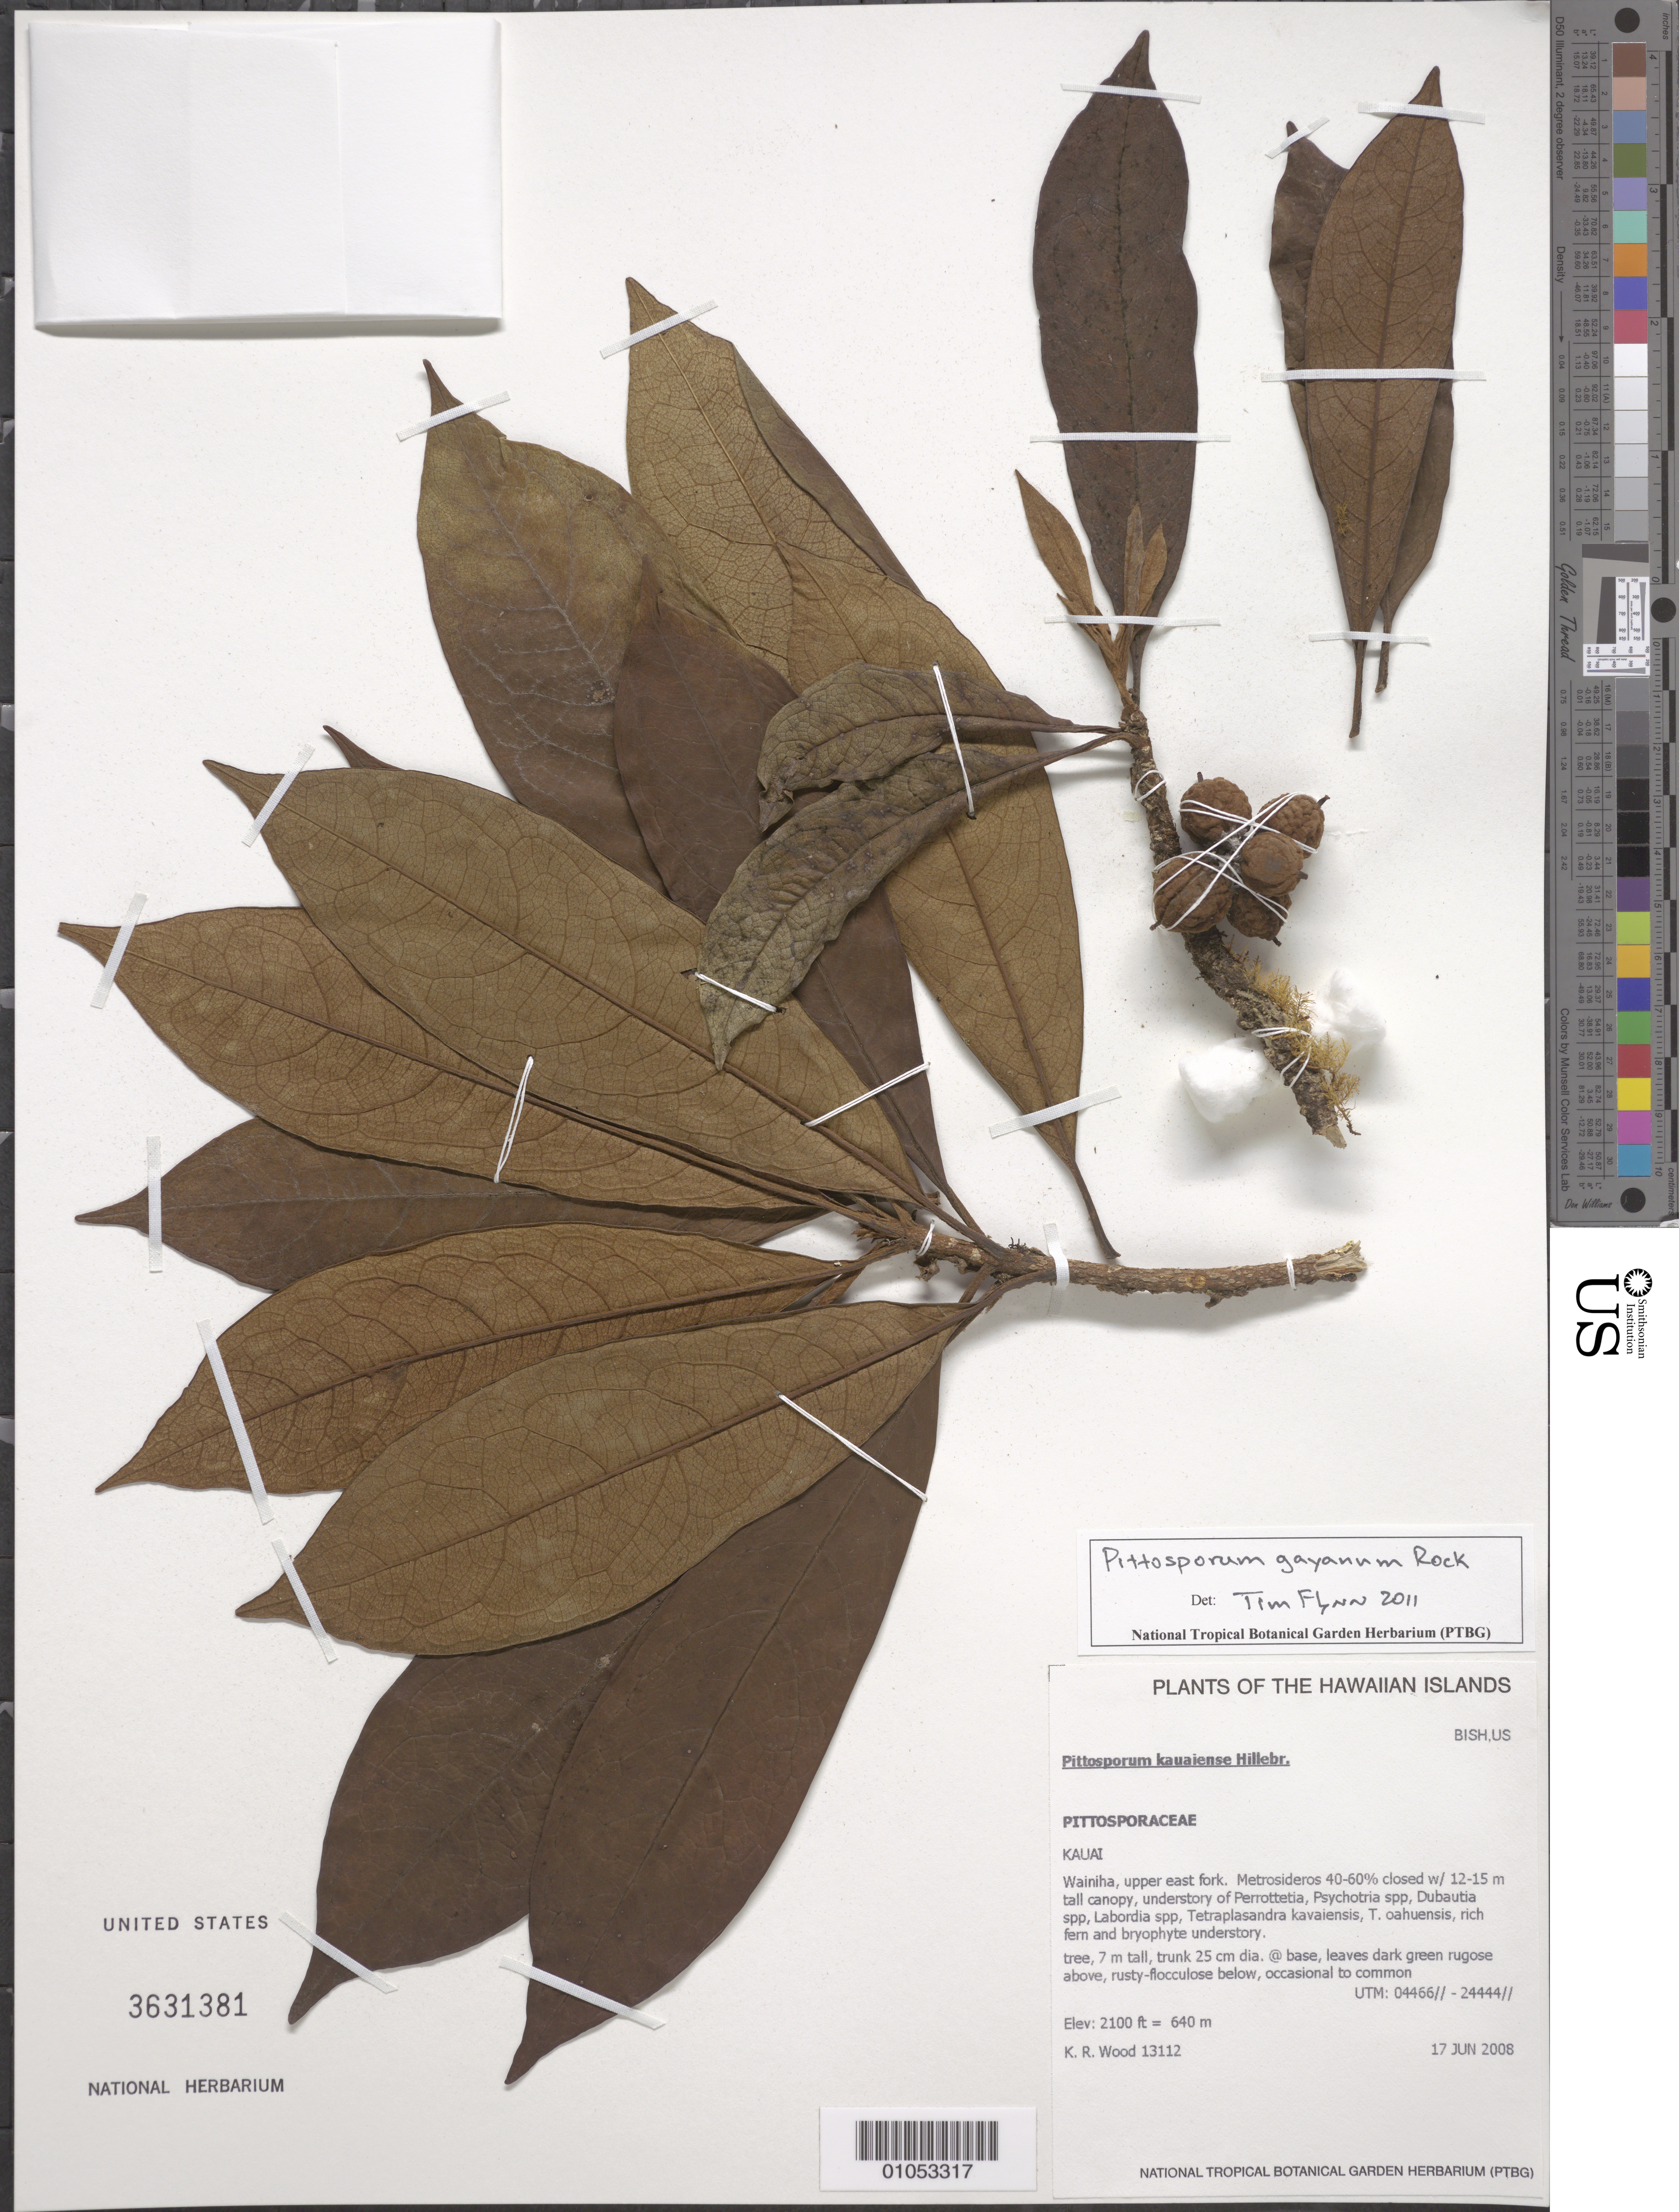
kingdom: Plantae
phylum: Tracheophyta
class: Magnoliopsida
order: Apiales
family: Pittosporaceae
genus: Pittosporum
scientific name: Pittosporum gayanum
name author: Rock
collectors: K. R. Wood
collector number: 13112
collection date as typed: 17 Jun 2008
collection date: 2008-06-17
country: United States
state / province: Hawaii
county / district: Kaui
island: Kaua'i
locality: Wainiha, upper east fork.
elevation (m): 640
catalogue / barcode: US 3631381